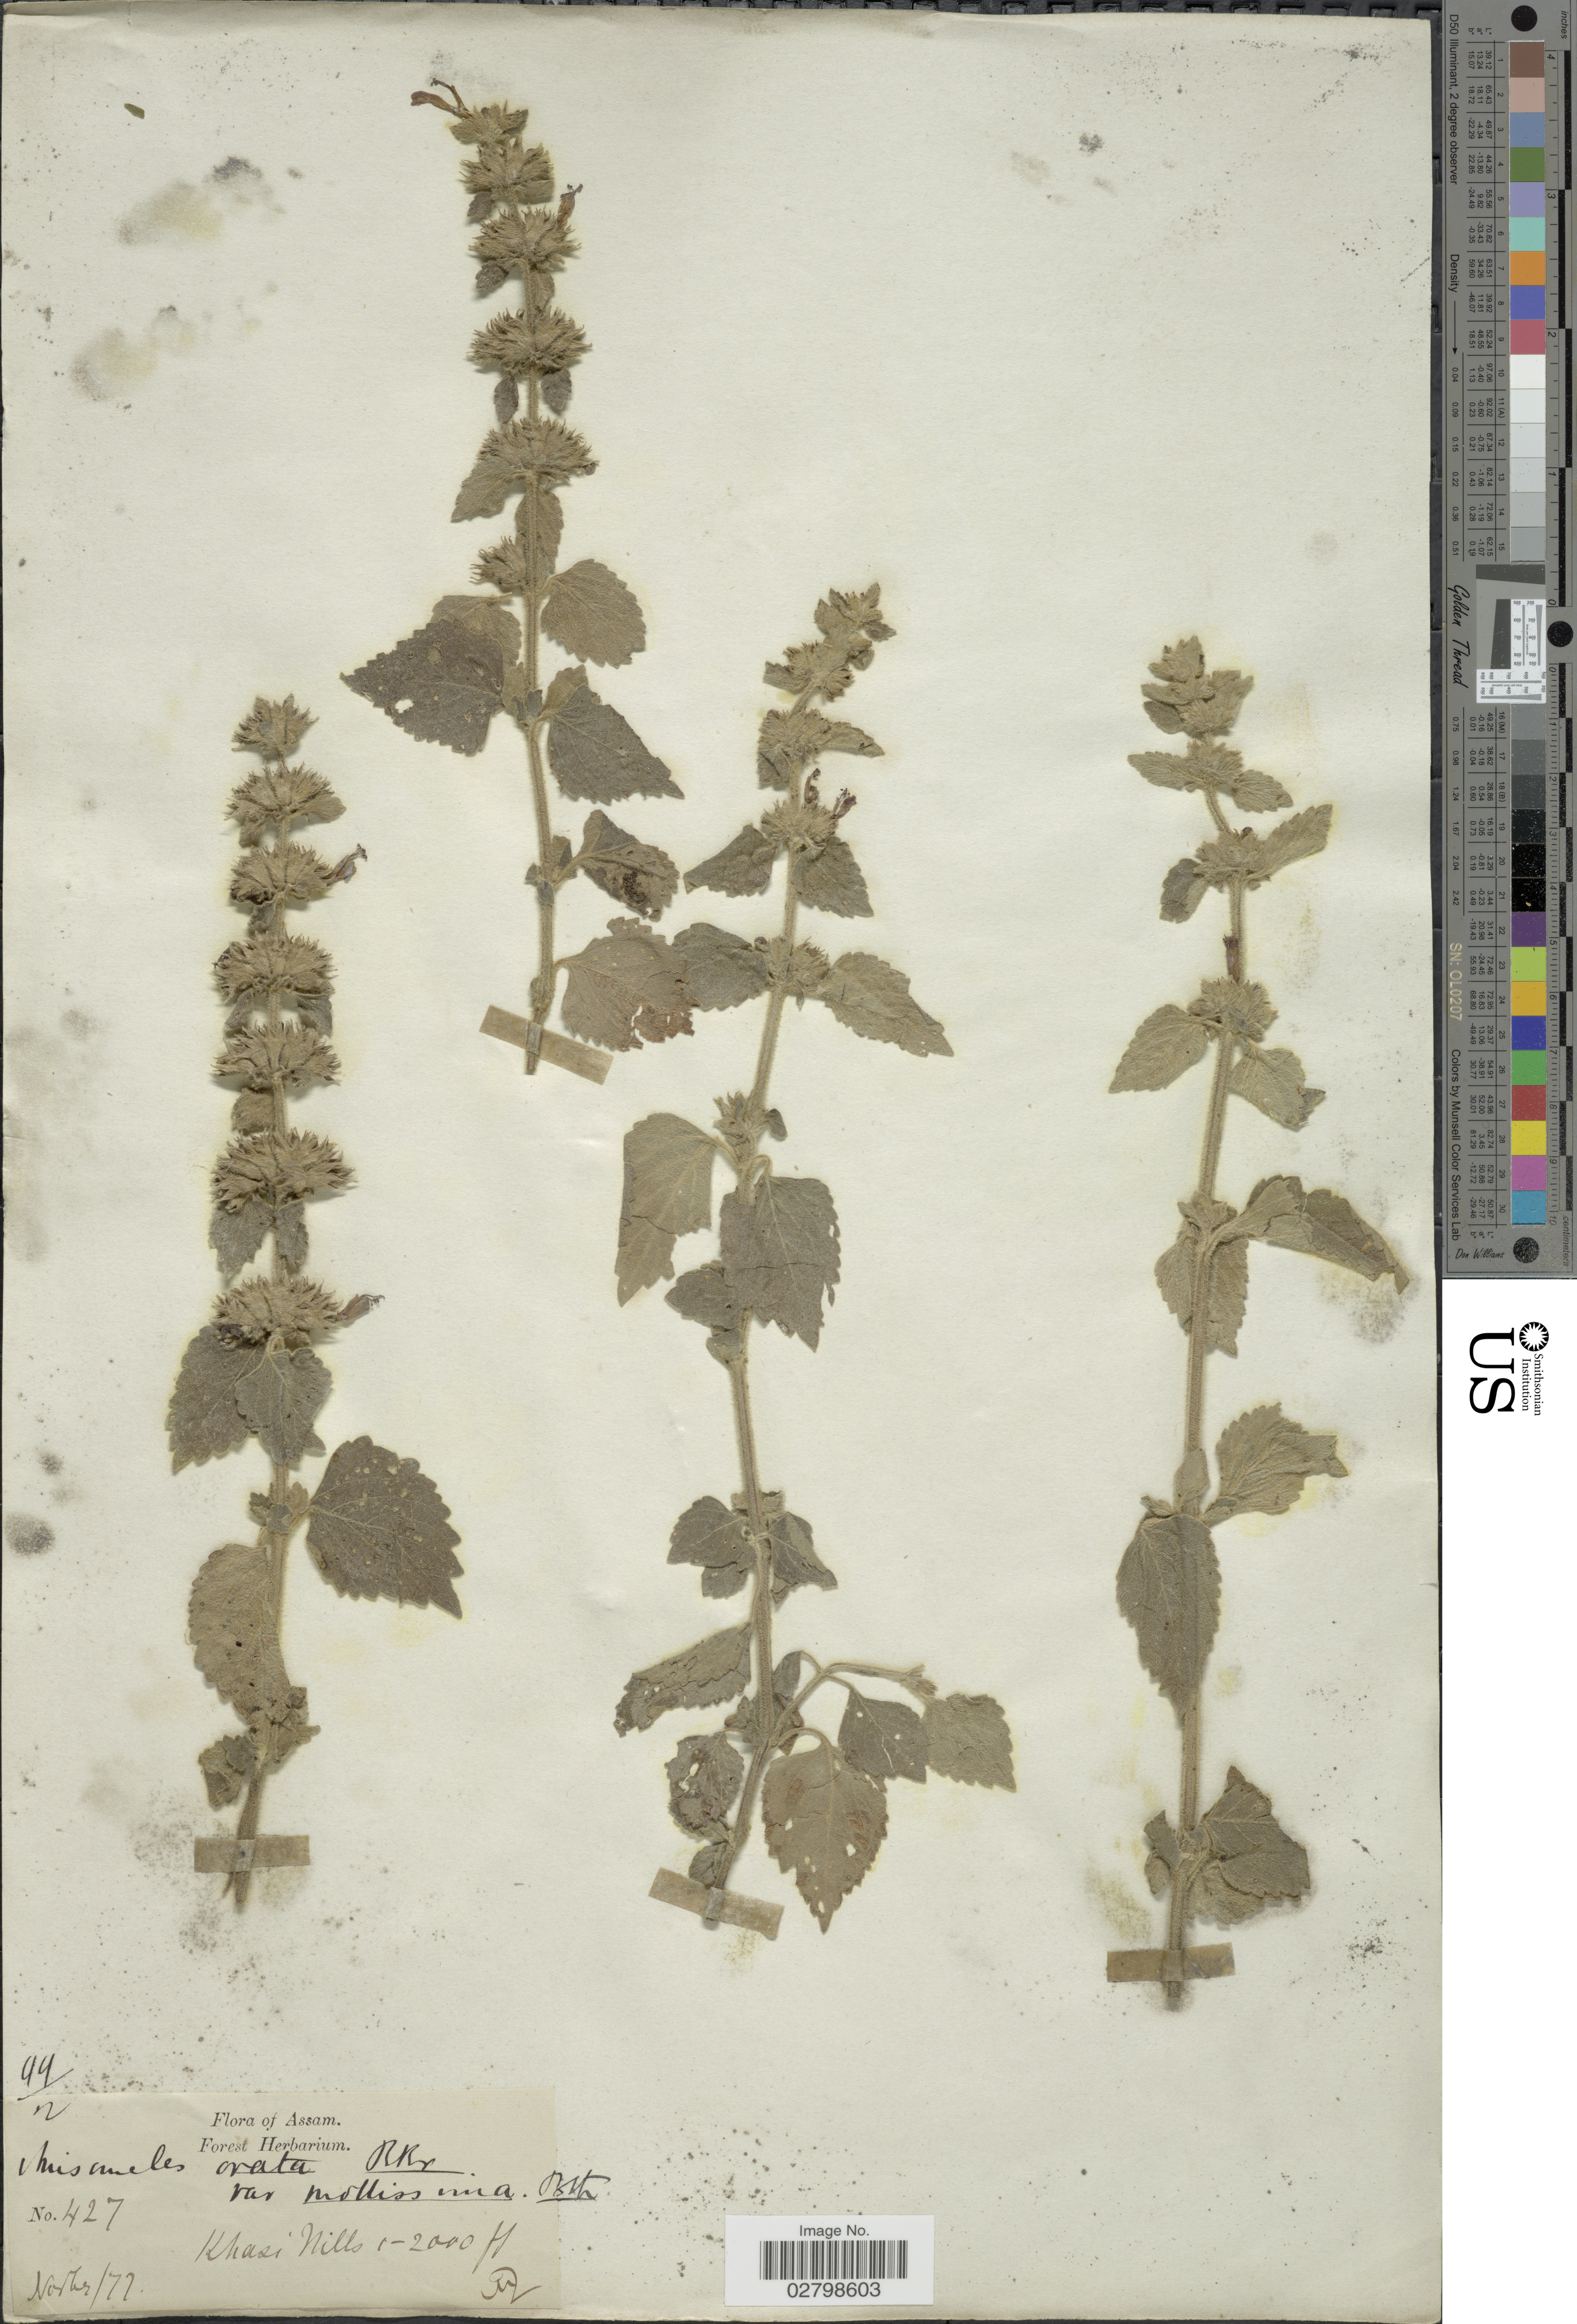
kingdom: Plantae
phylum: Tracheophyta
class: Magnoliopsida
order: Lamiales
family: Lamiaceae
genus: Anisomeles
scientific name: Anisomeles indica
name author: (L.) Kuntze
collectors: Ex herb. Forest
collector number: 427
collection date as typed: Transcribed d/m/y: /11/77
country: India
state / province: Meghalaya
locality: Khasi Hills.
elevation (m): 305